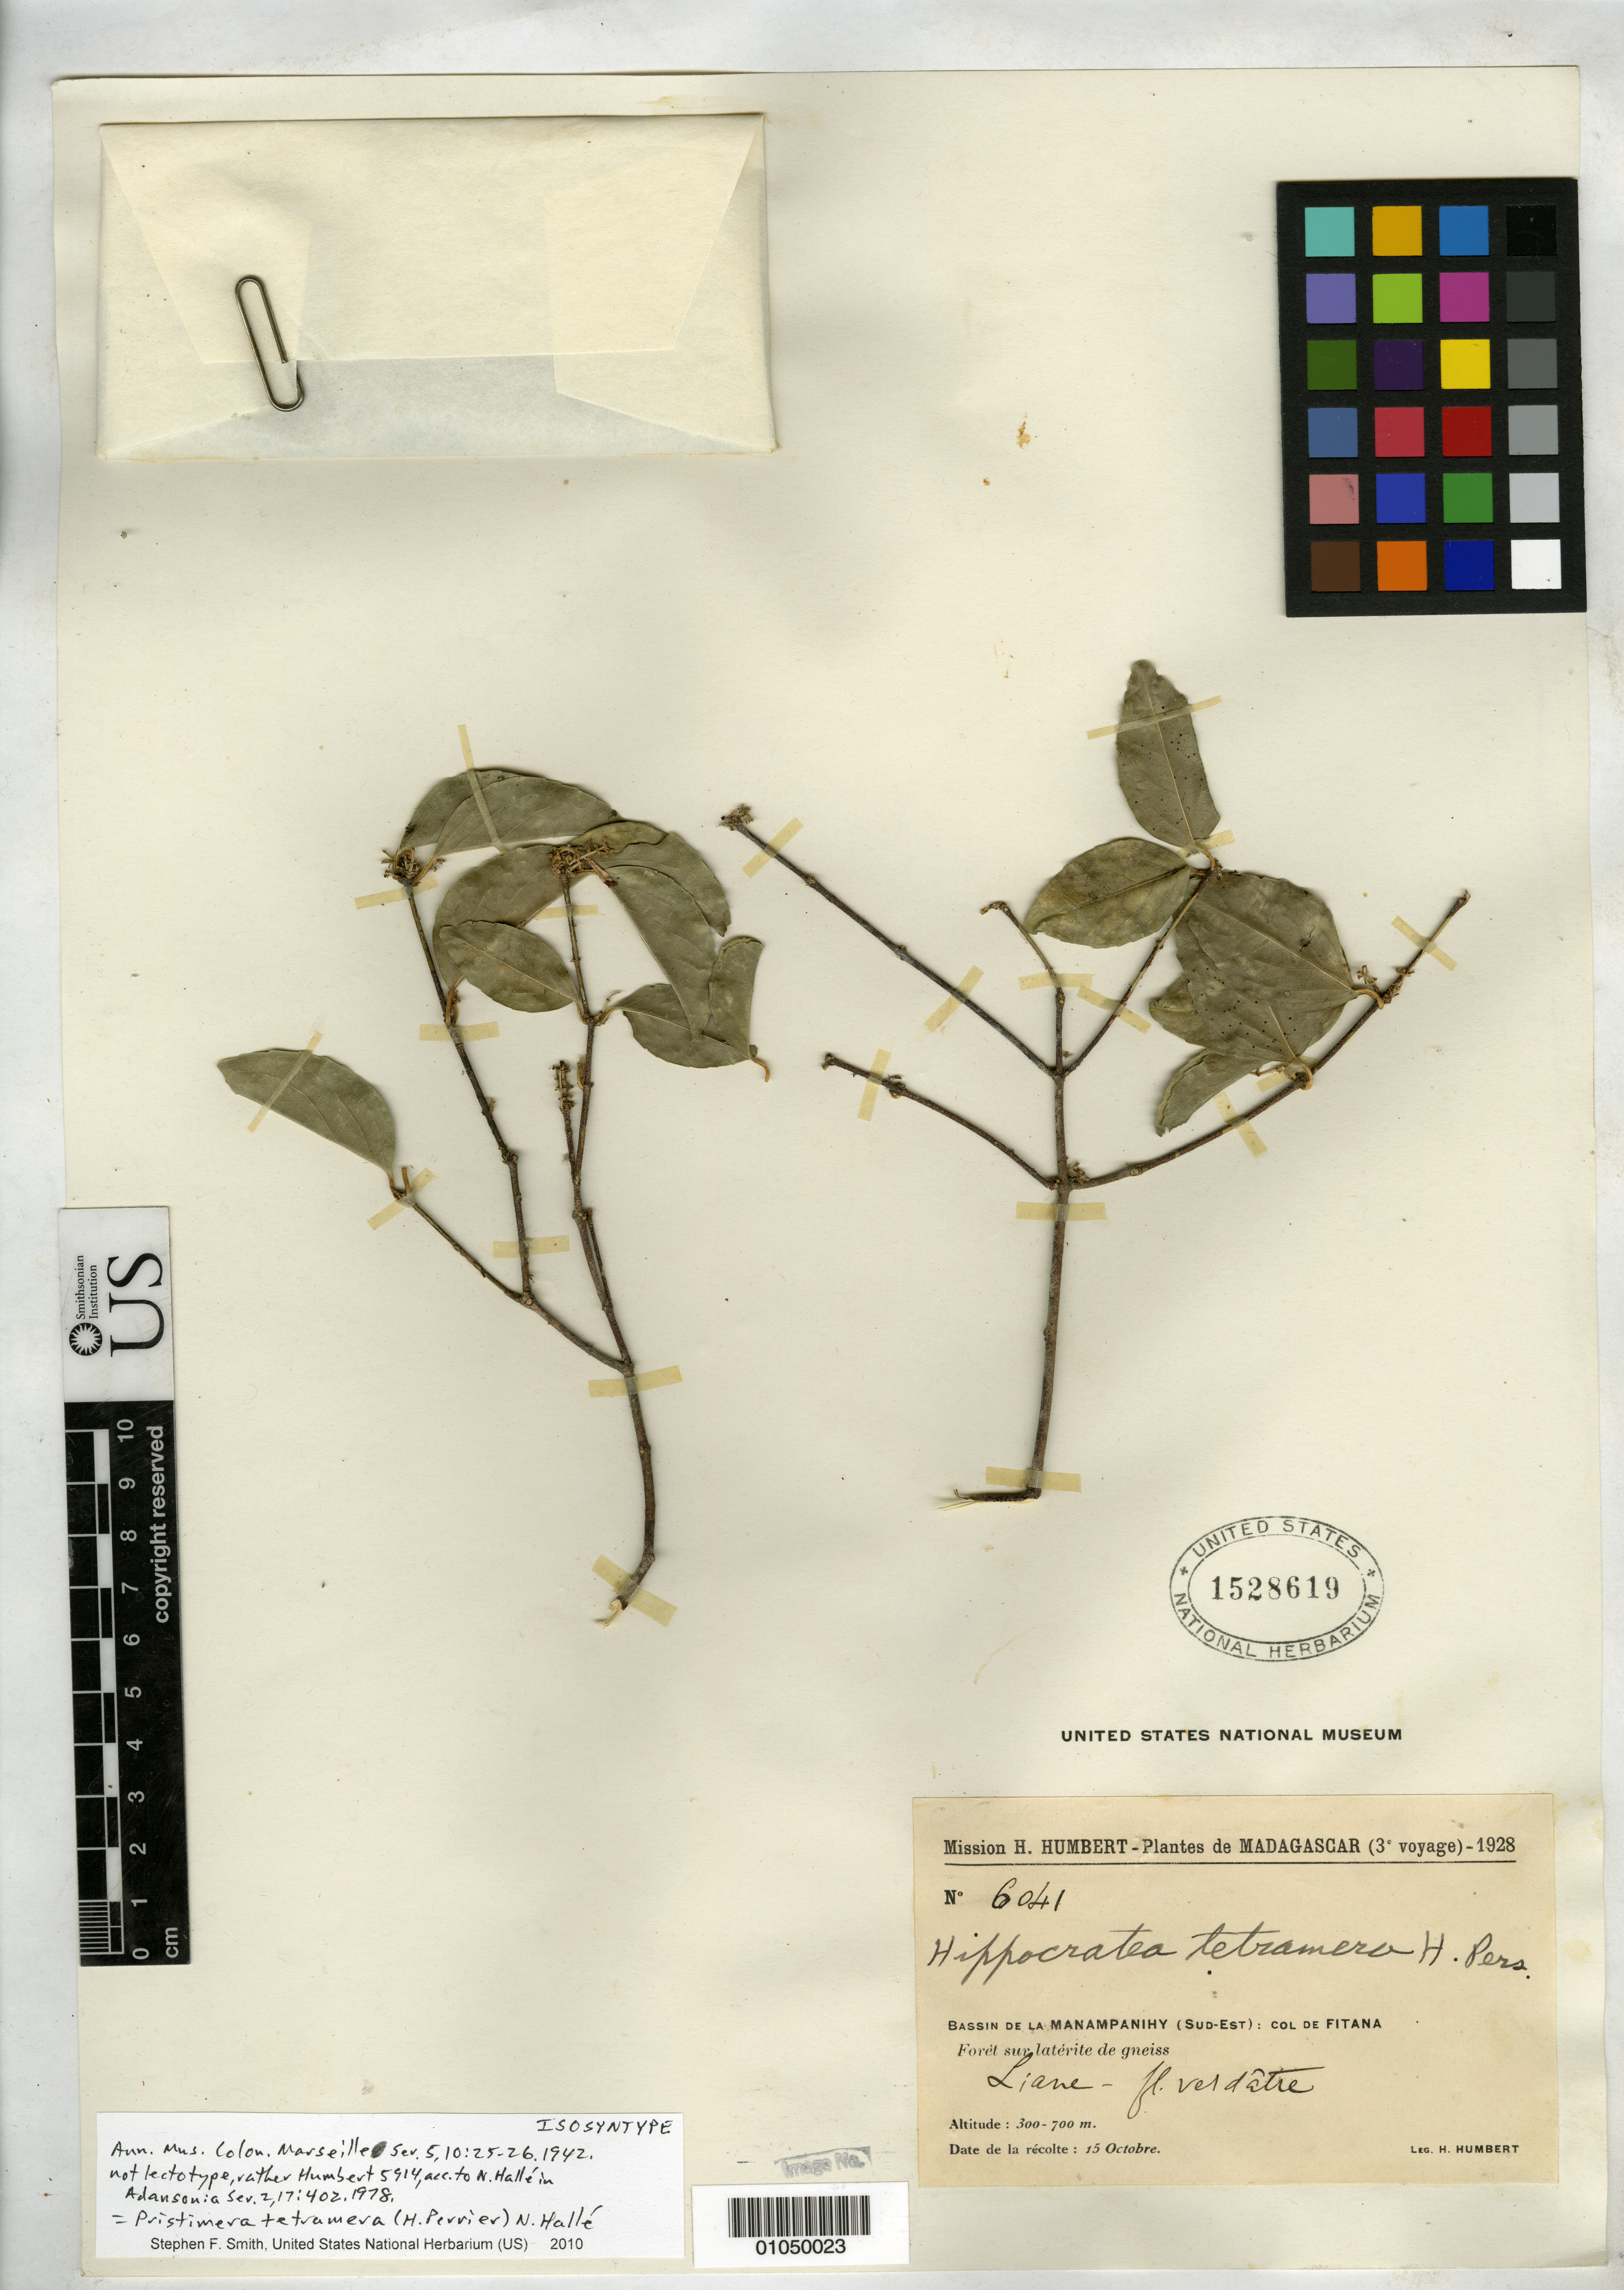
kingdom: Plantae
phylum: Tracheophyta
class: Magnoliopsida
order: Celastrales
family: Celastraceae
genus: Hippocratea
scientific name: Hippocratea tetramera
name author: H. Perrier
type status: Isosyntype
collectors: H. Humbert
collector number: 6041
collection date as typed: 15 Oct 1928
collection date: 1928-10-15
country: Madagascar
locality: Bassin de la Manampanihy (Sud-est): Col de Fitana.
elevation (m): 300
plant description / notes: Currently accepted name as cited by N. Hallé (1978).; Lectotype collection is Humbert 5914 as designated by Hallé (1978).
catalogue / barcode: US 1528619